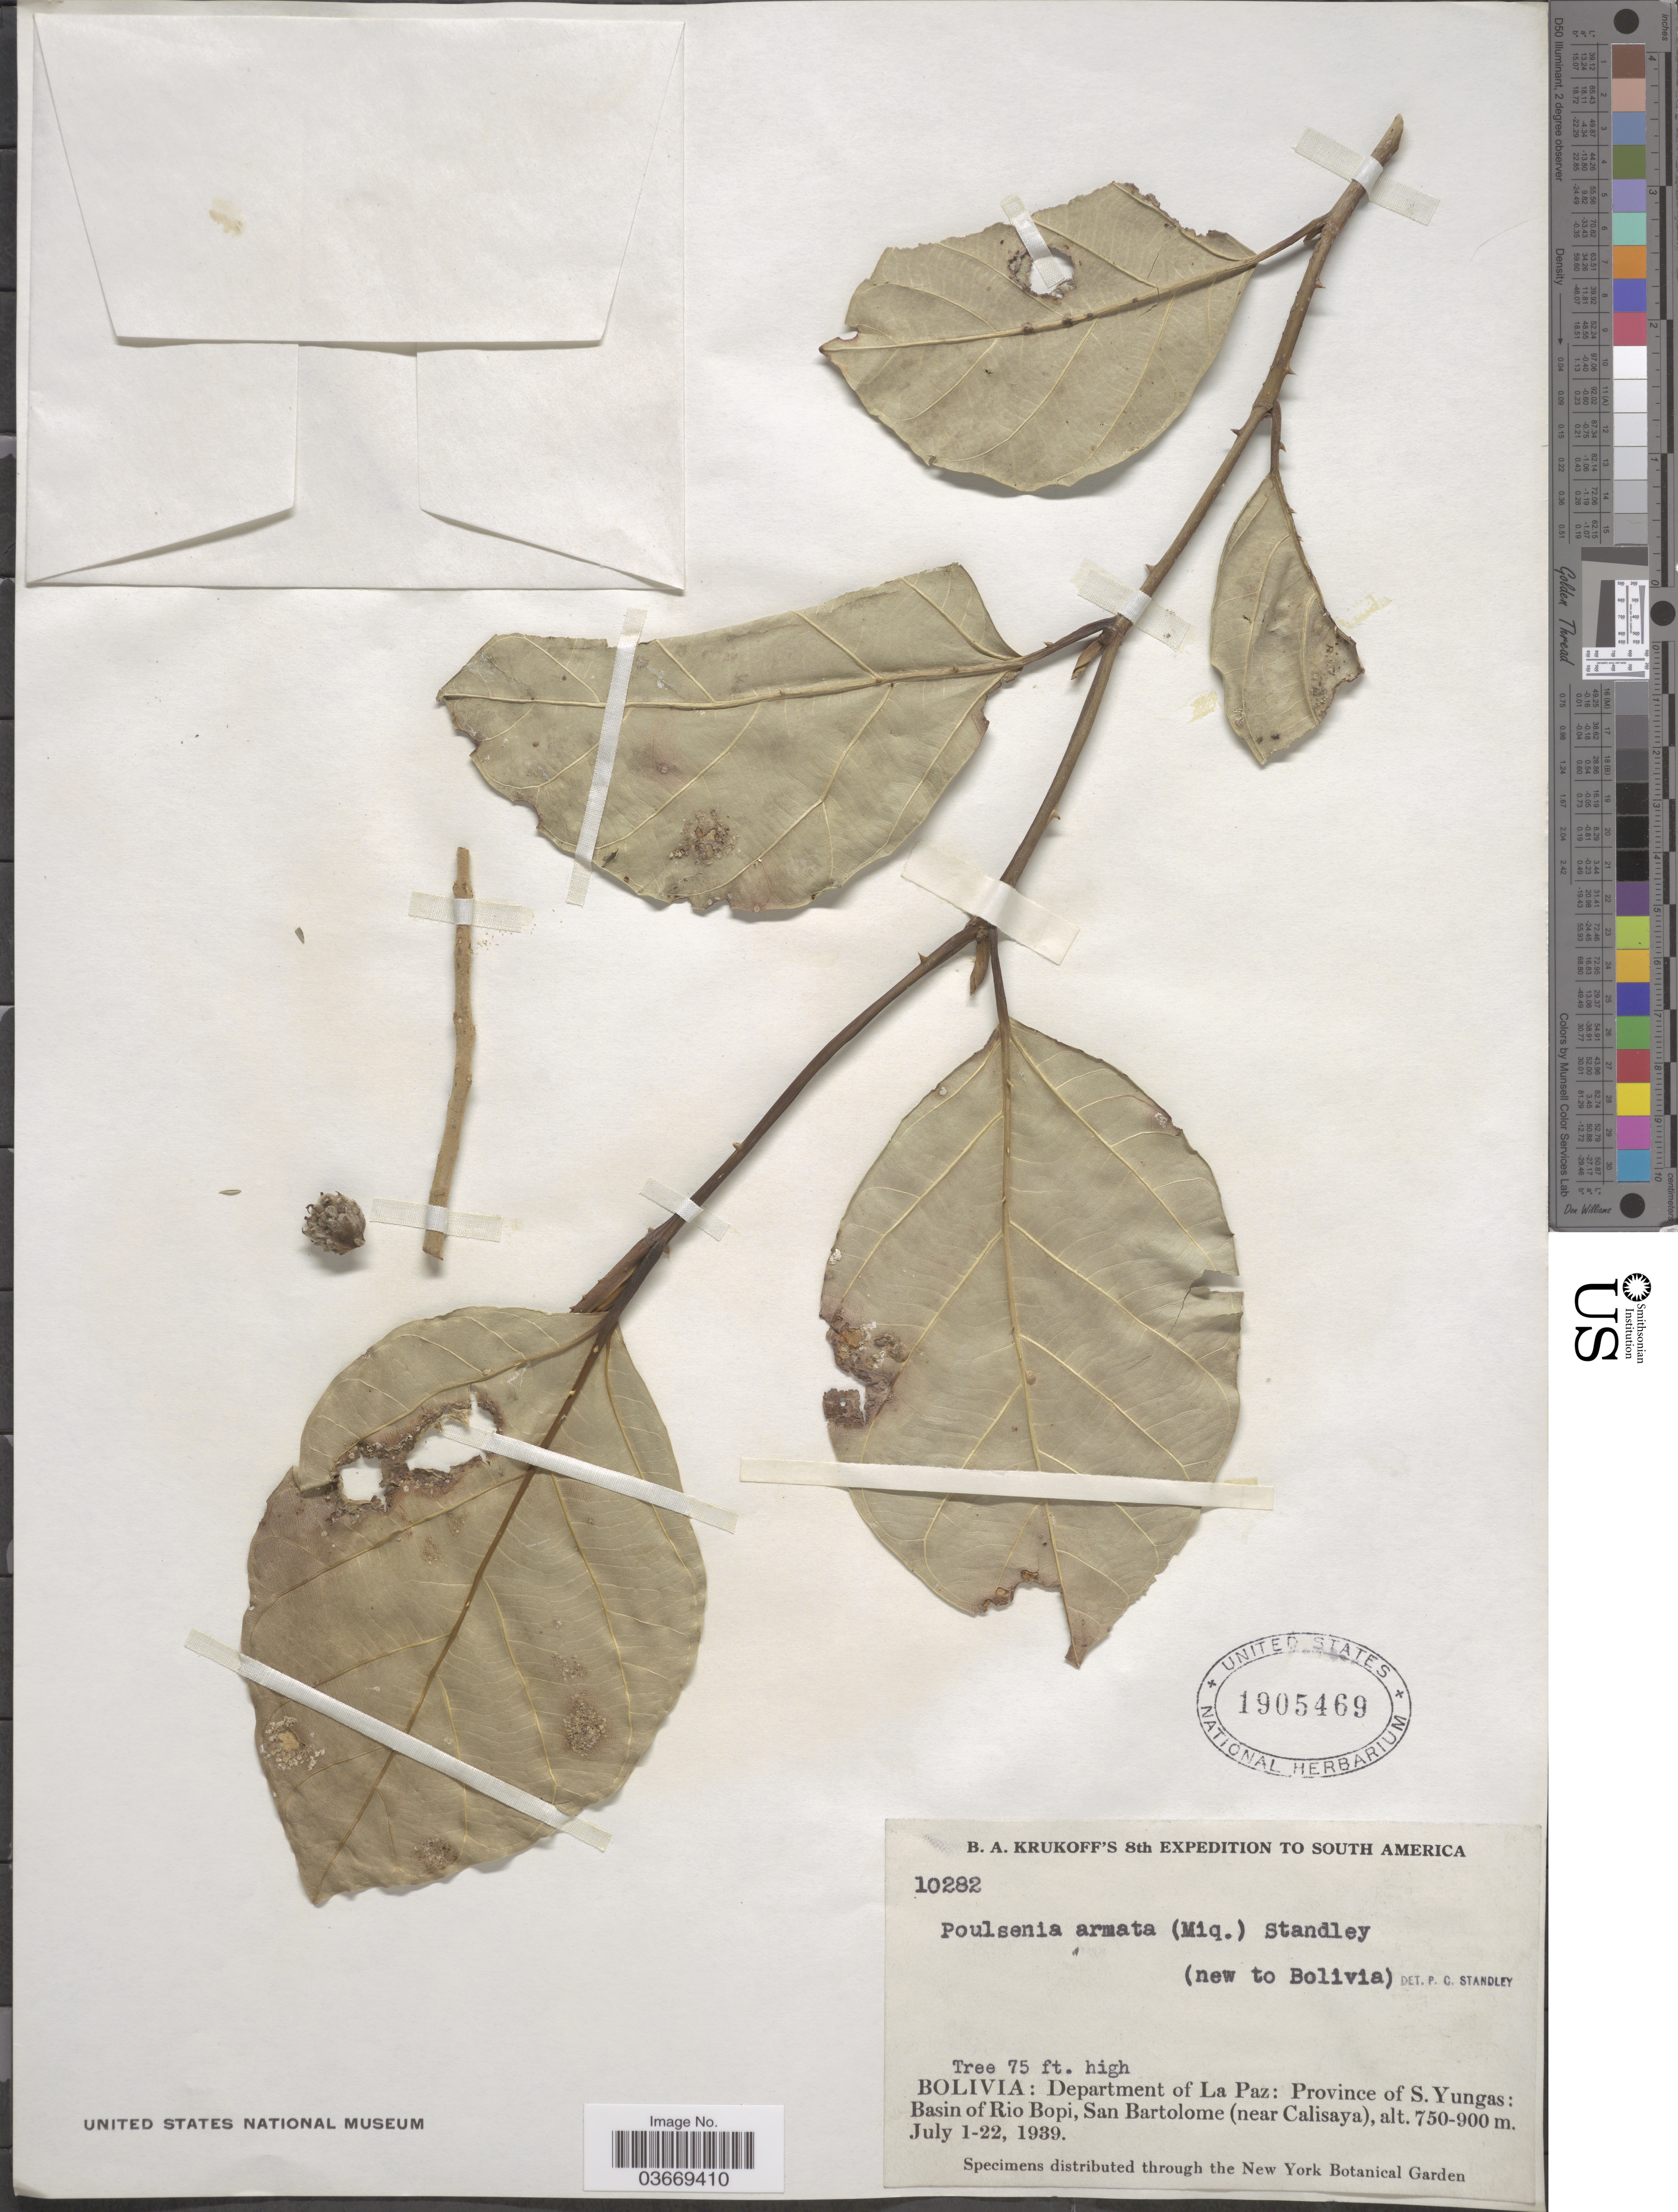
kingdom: Plantae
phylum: Tracheophyta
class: Magnoliopsida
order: Rosales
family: Moraceae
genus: Poulsenia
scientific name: Poulsenia armata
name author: (Miq.) Standl.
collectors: B. A. Krukoff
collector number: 10282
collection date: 1939-07-01/1939-07-22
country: Bolivia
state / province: La Paz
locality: Department of La Paz: Province of S. Yungas: Basin of Rio Bopi, San Bartolome (near Calisaya).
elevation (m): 750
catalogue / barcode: US 1905469